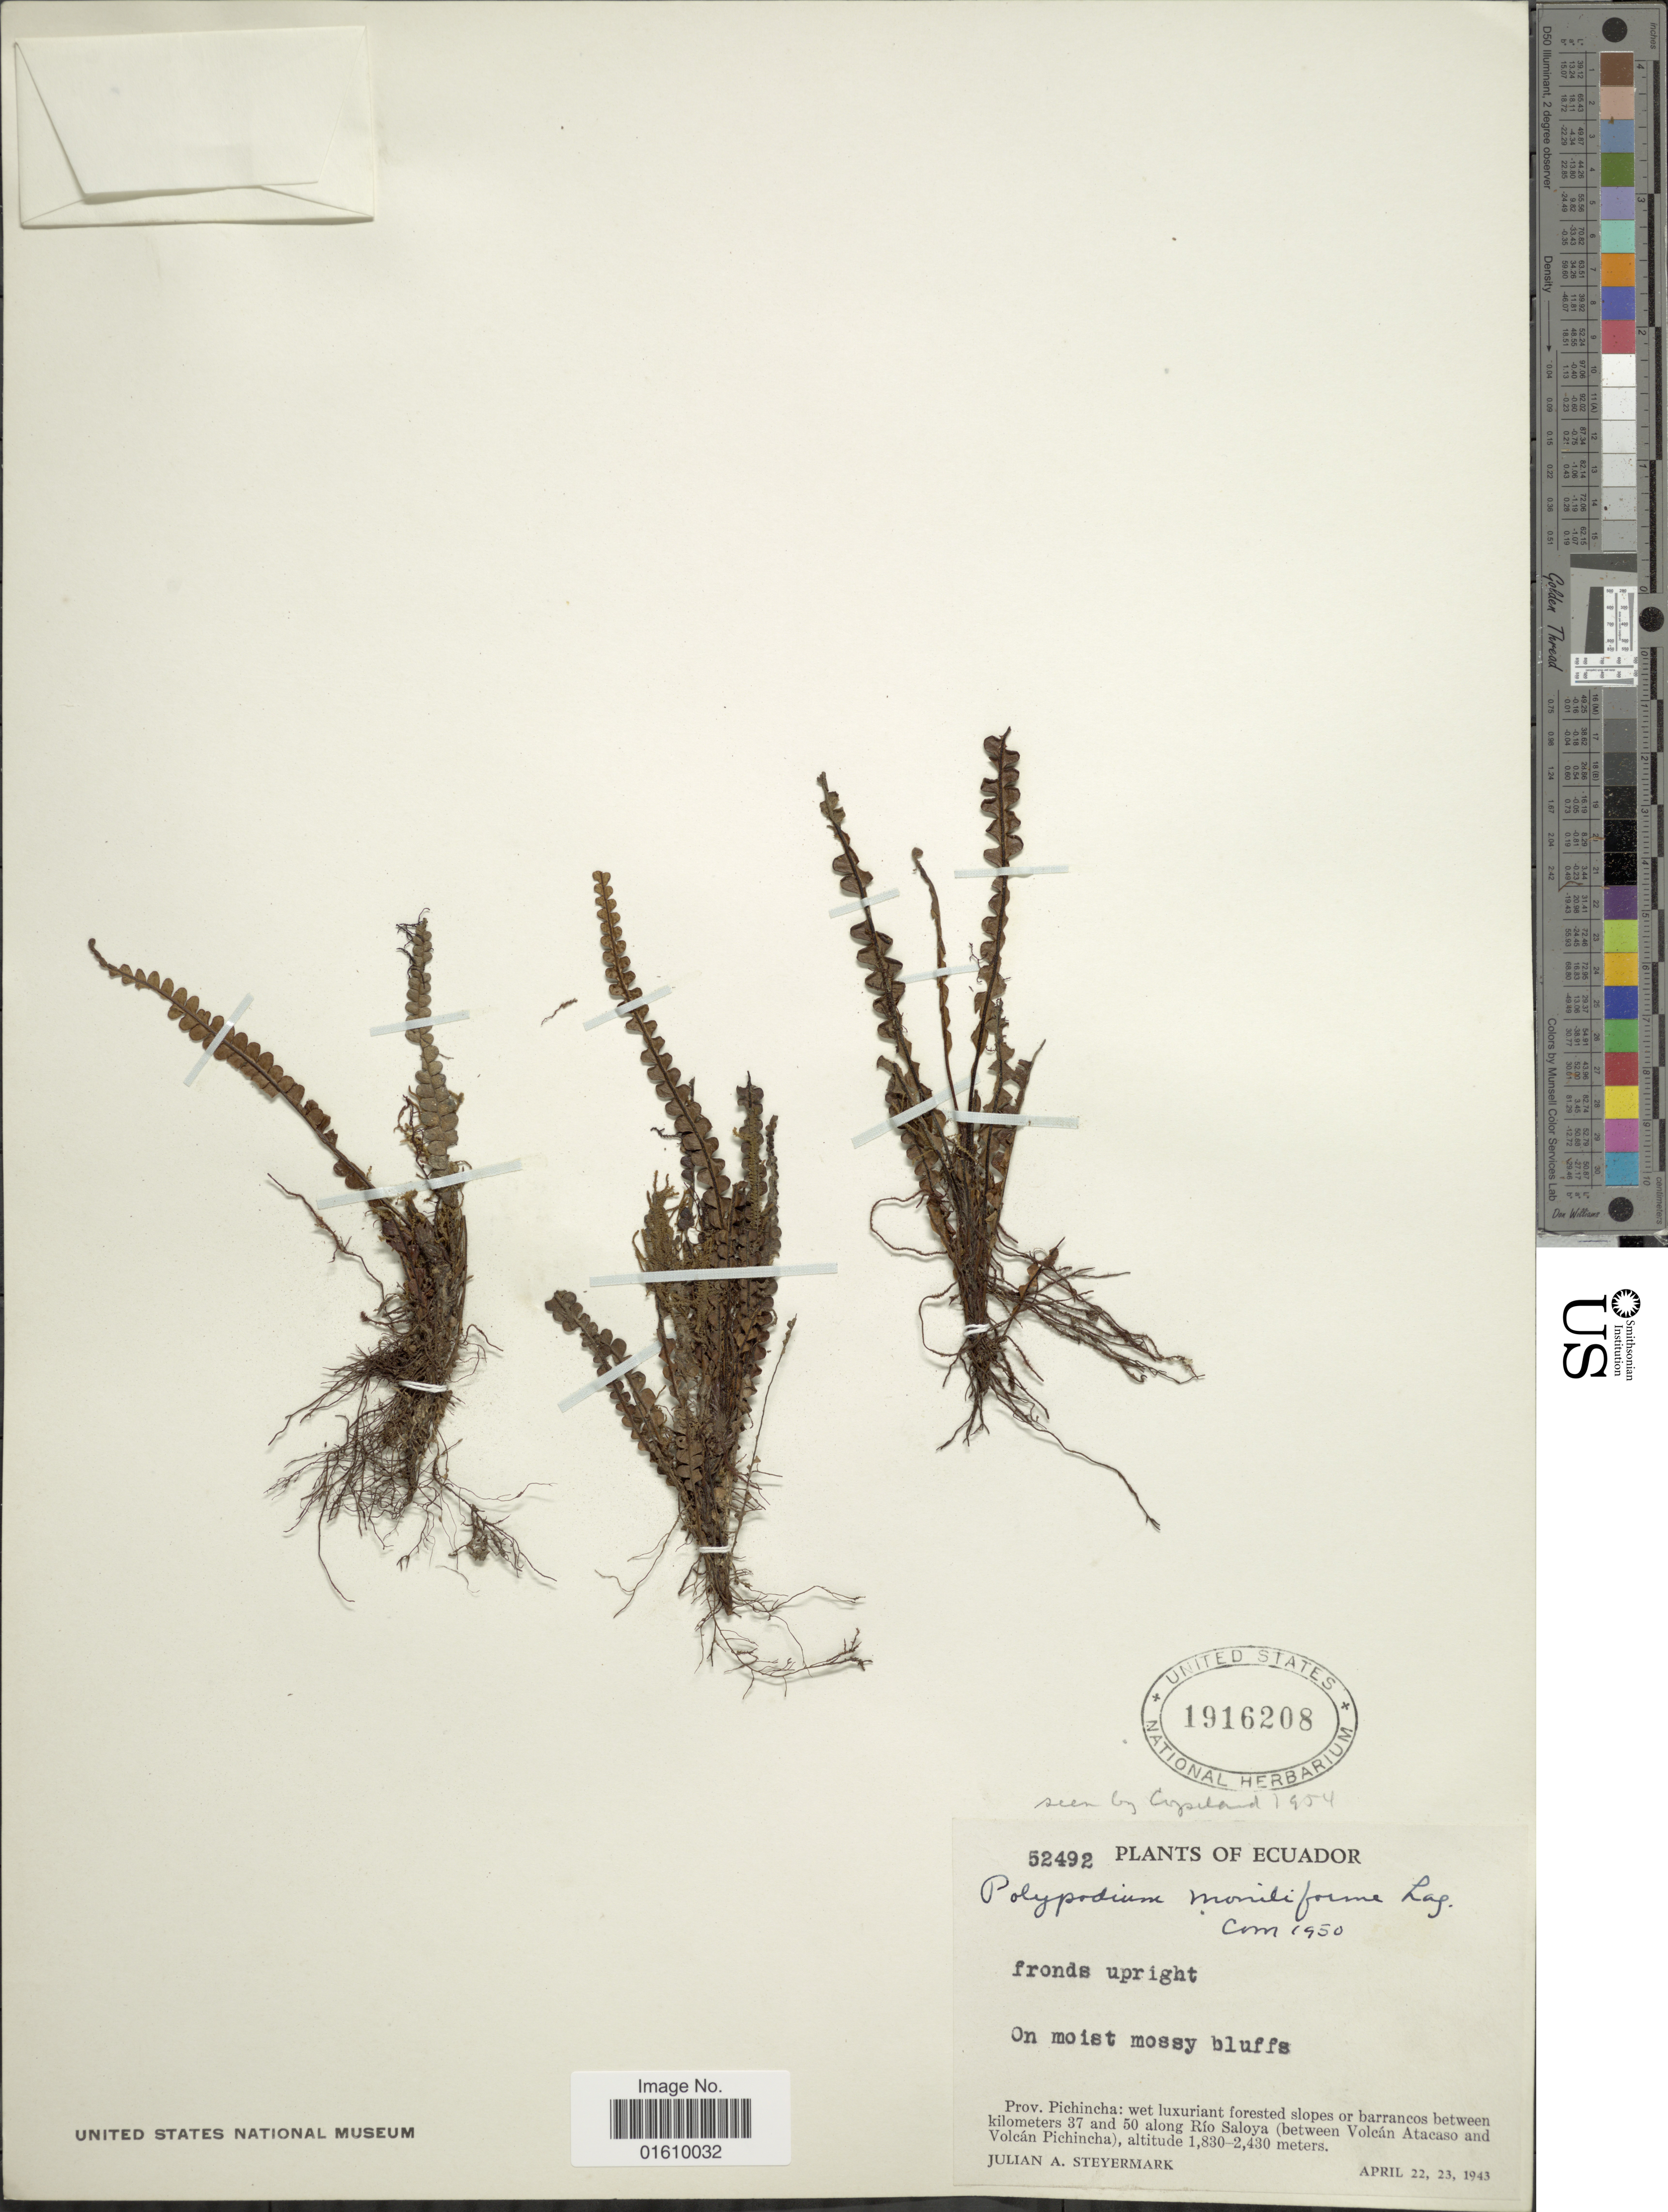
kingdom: Plantae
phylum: Tracheophyta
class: Polypodiopsida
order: Polypodiales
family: Polypodiaceae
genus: Melpomene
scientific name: Melpomene moniliformis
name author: (Lag. ex Sw.) A.R. Sm. & R.C. Moran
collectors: J. Steyermark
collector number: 52492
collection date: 1943-04-22/1943-04-23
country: Ecuador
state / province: Pichincha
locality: Prov. Pichincha: between kilometers 37 and 50 along Rio Saloya (between Volcan Atacaso and Volcan Pichincha).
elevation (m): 1830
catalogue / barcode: US 1916208